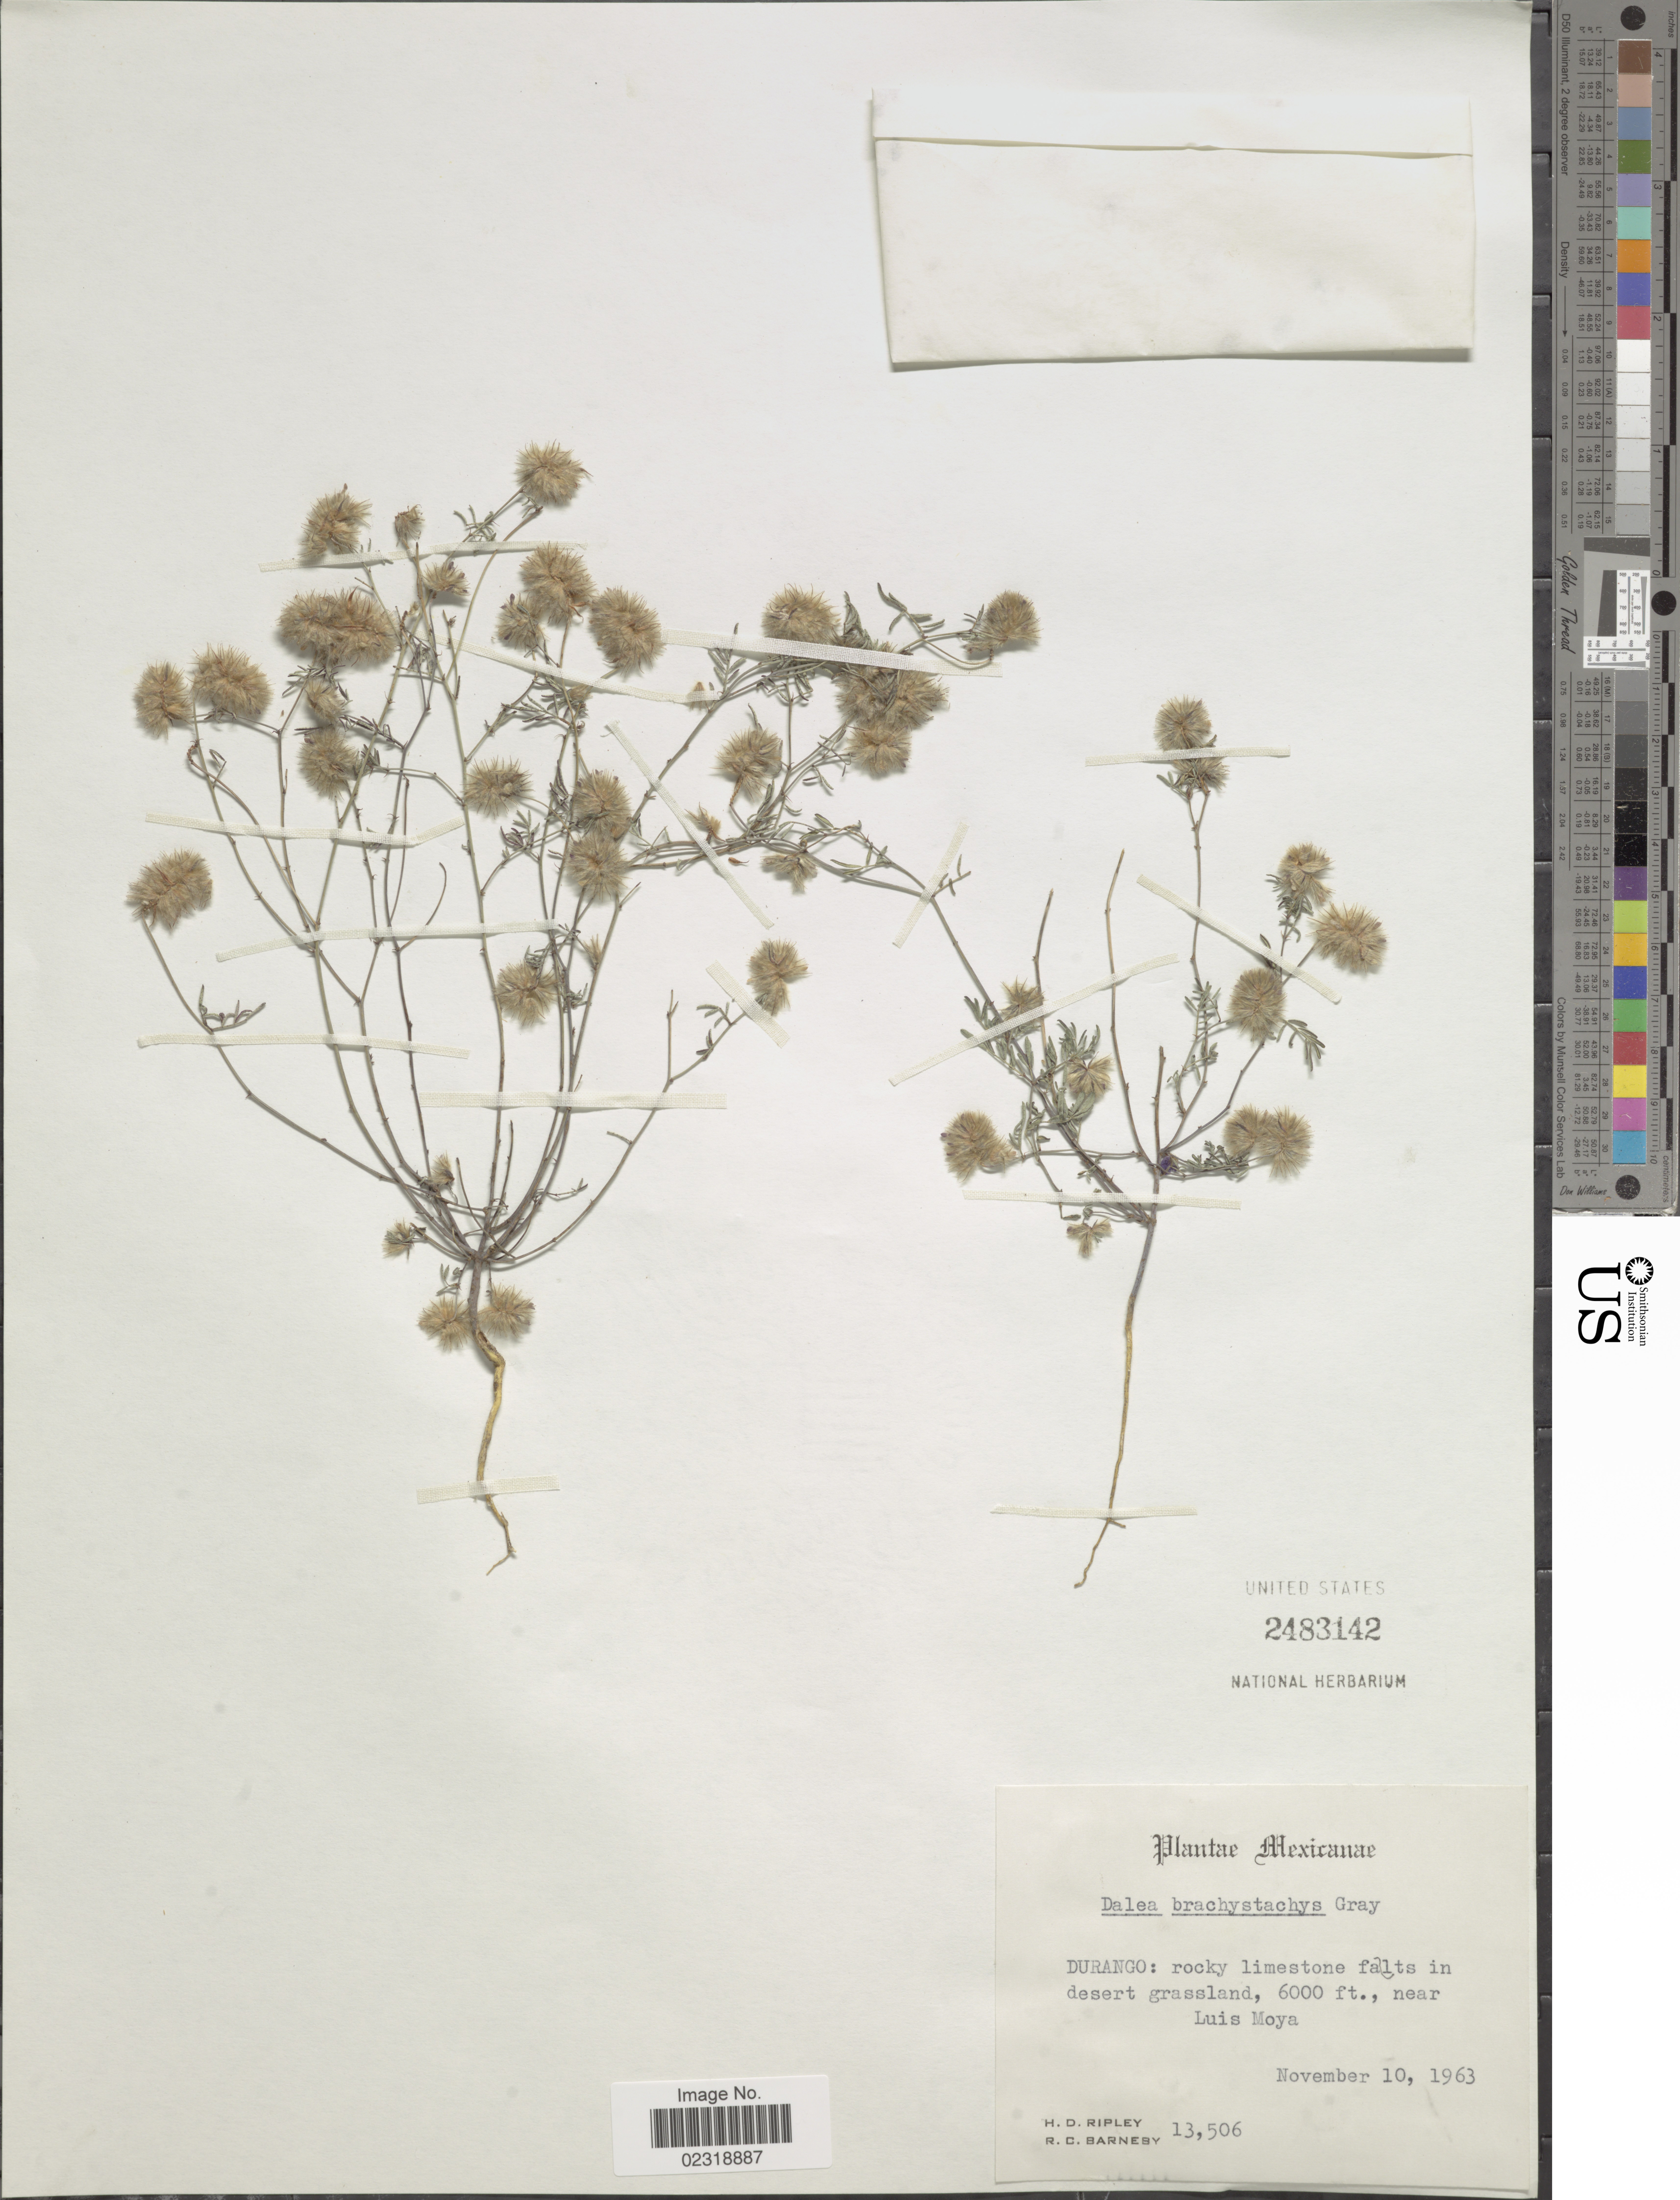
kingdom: Plantae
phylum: Tracheophyta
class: Magnoliopsida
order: Fabales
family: Fabaceae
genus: Dalea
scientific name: Dalea brachystachys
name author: A. Gray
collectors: H. Ripley & R. C. Barneby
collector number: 13506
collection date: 1963-11-10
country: Mexico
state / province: Durango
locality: Rocky limestone flats in desert grassland, near Luis Moya.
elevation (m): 1829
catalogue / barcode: US 2483142